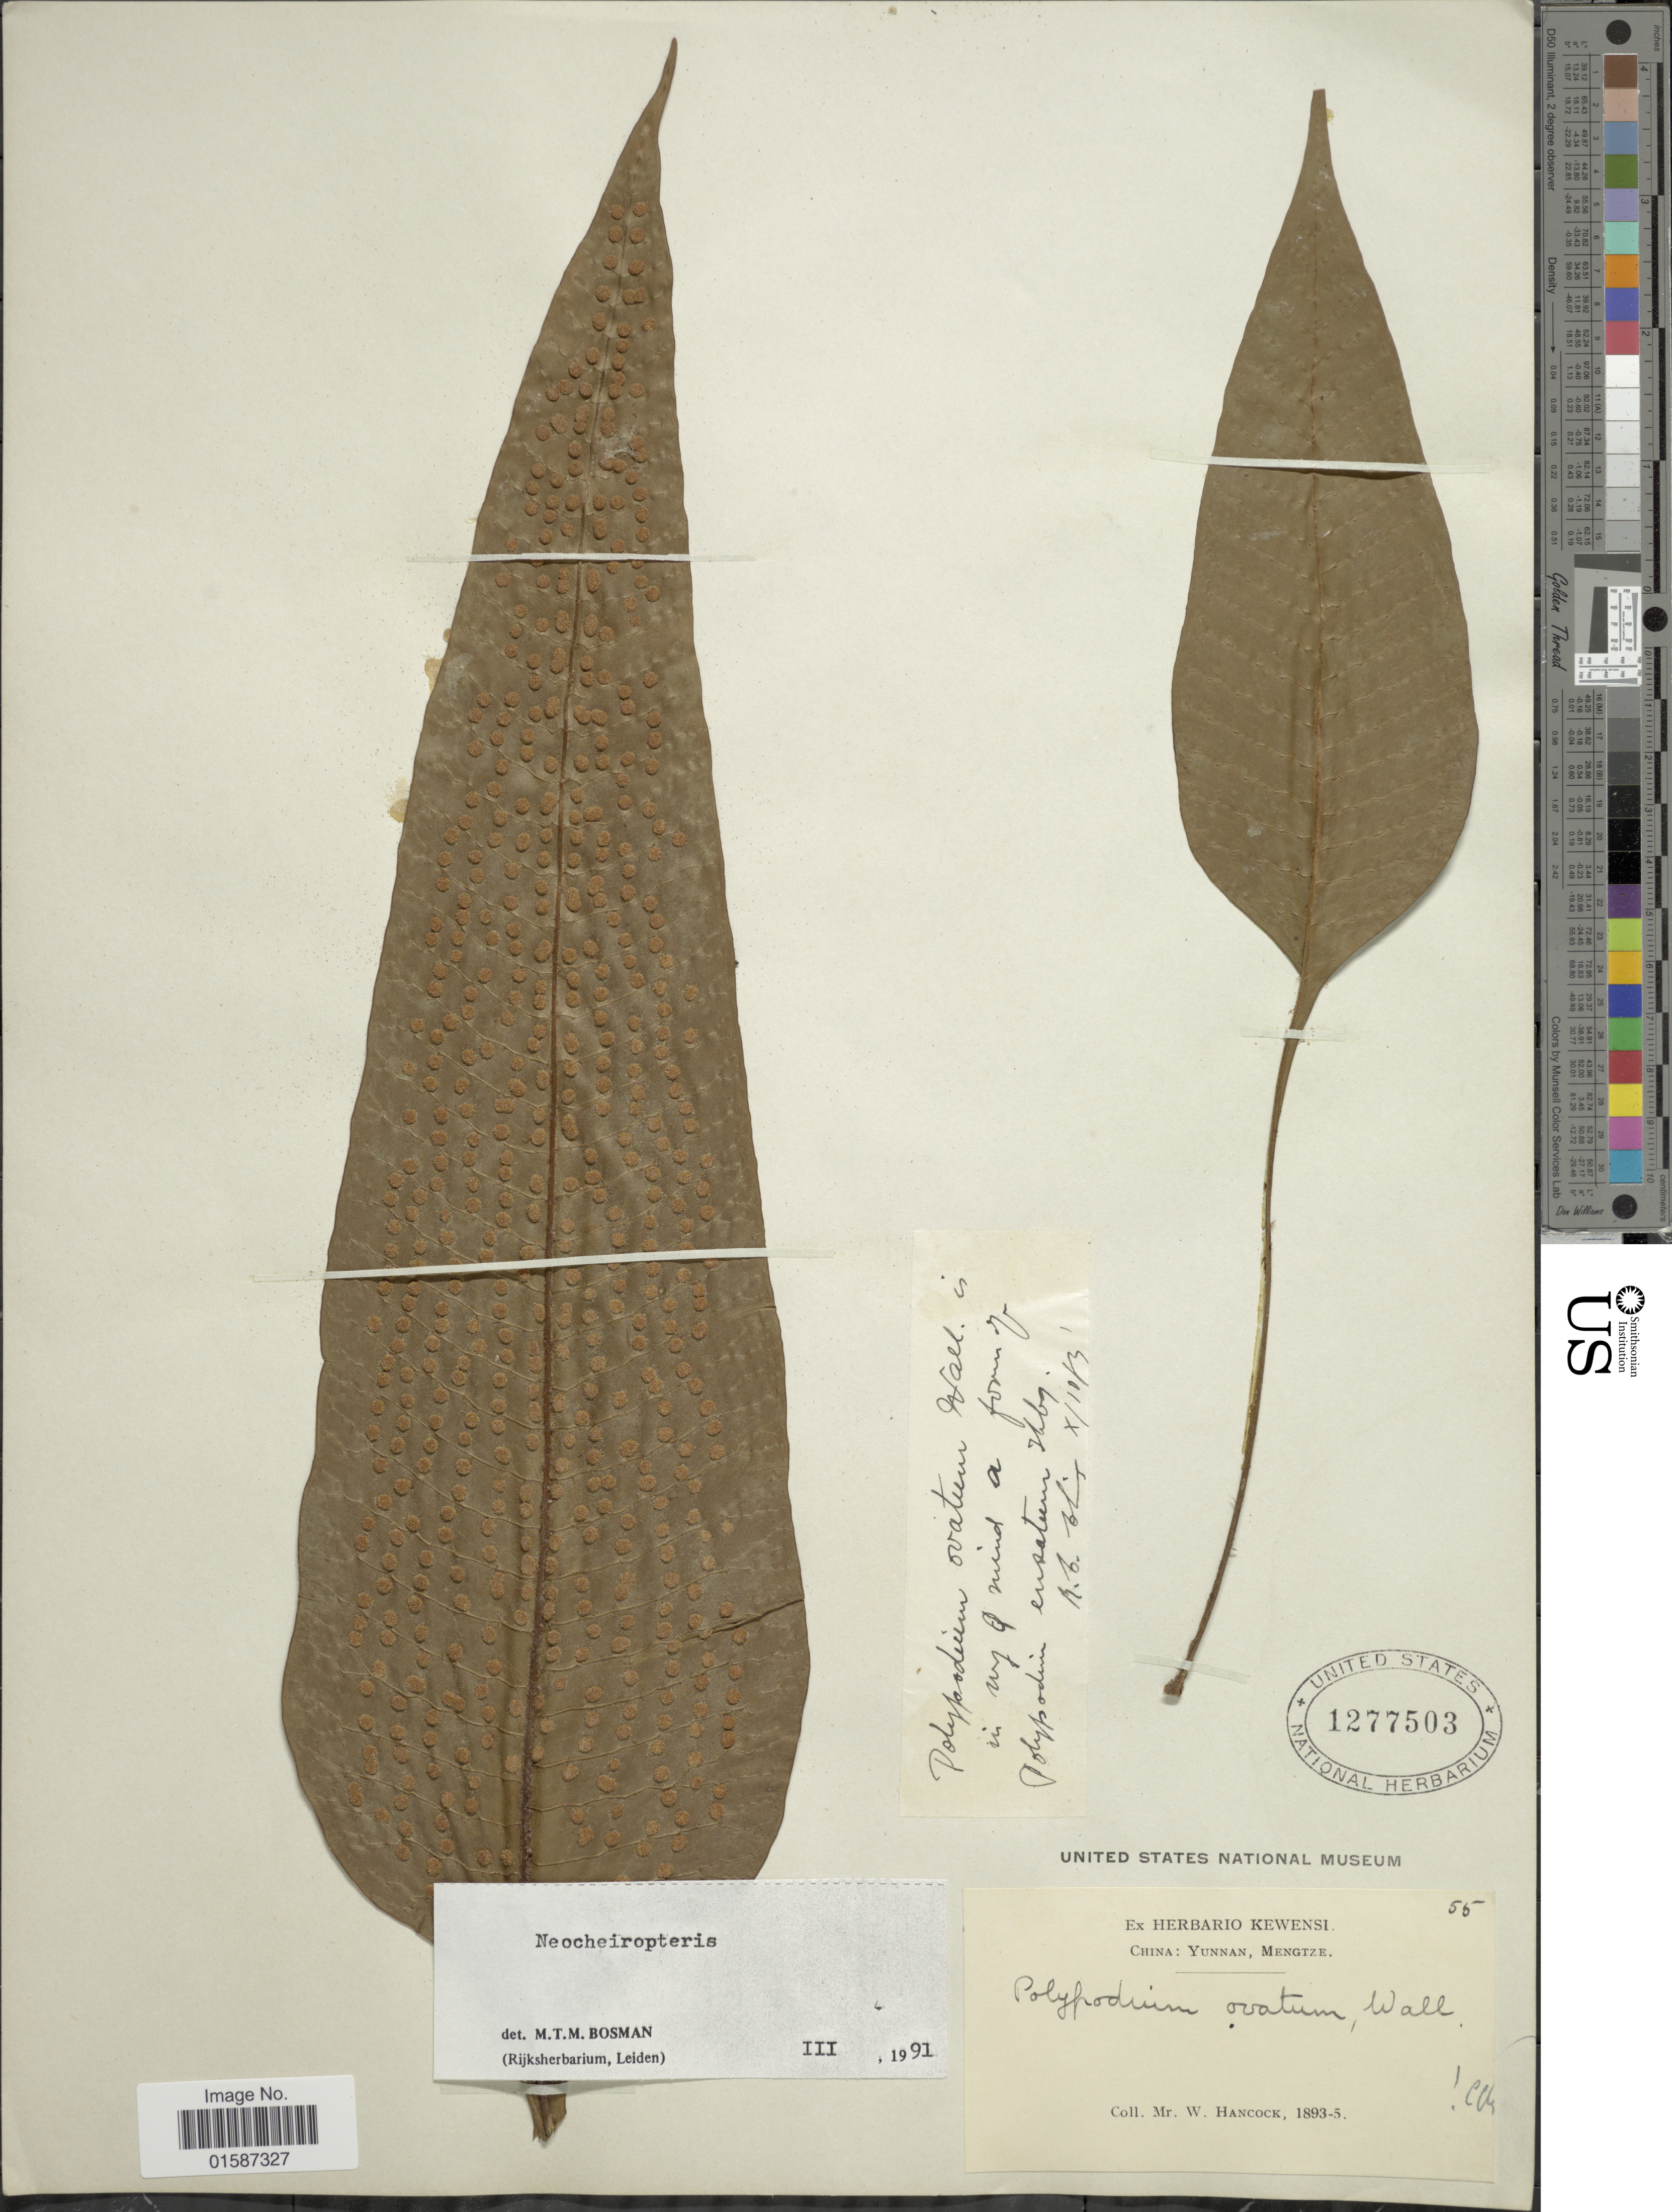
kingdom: Plantae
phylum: Tracheophyta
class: Polypodiopsida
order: Polypodiales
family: Polypodiaceae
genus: Neolepisorus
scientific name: Neolepisorus ovatus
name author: (Bedd.) Ching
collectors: W. Hancock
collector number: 55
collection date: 1893/1895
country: China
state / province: Yunnan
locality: China: Yunnan, Mengtze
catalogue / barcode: US 1277503